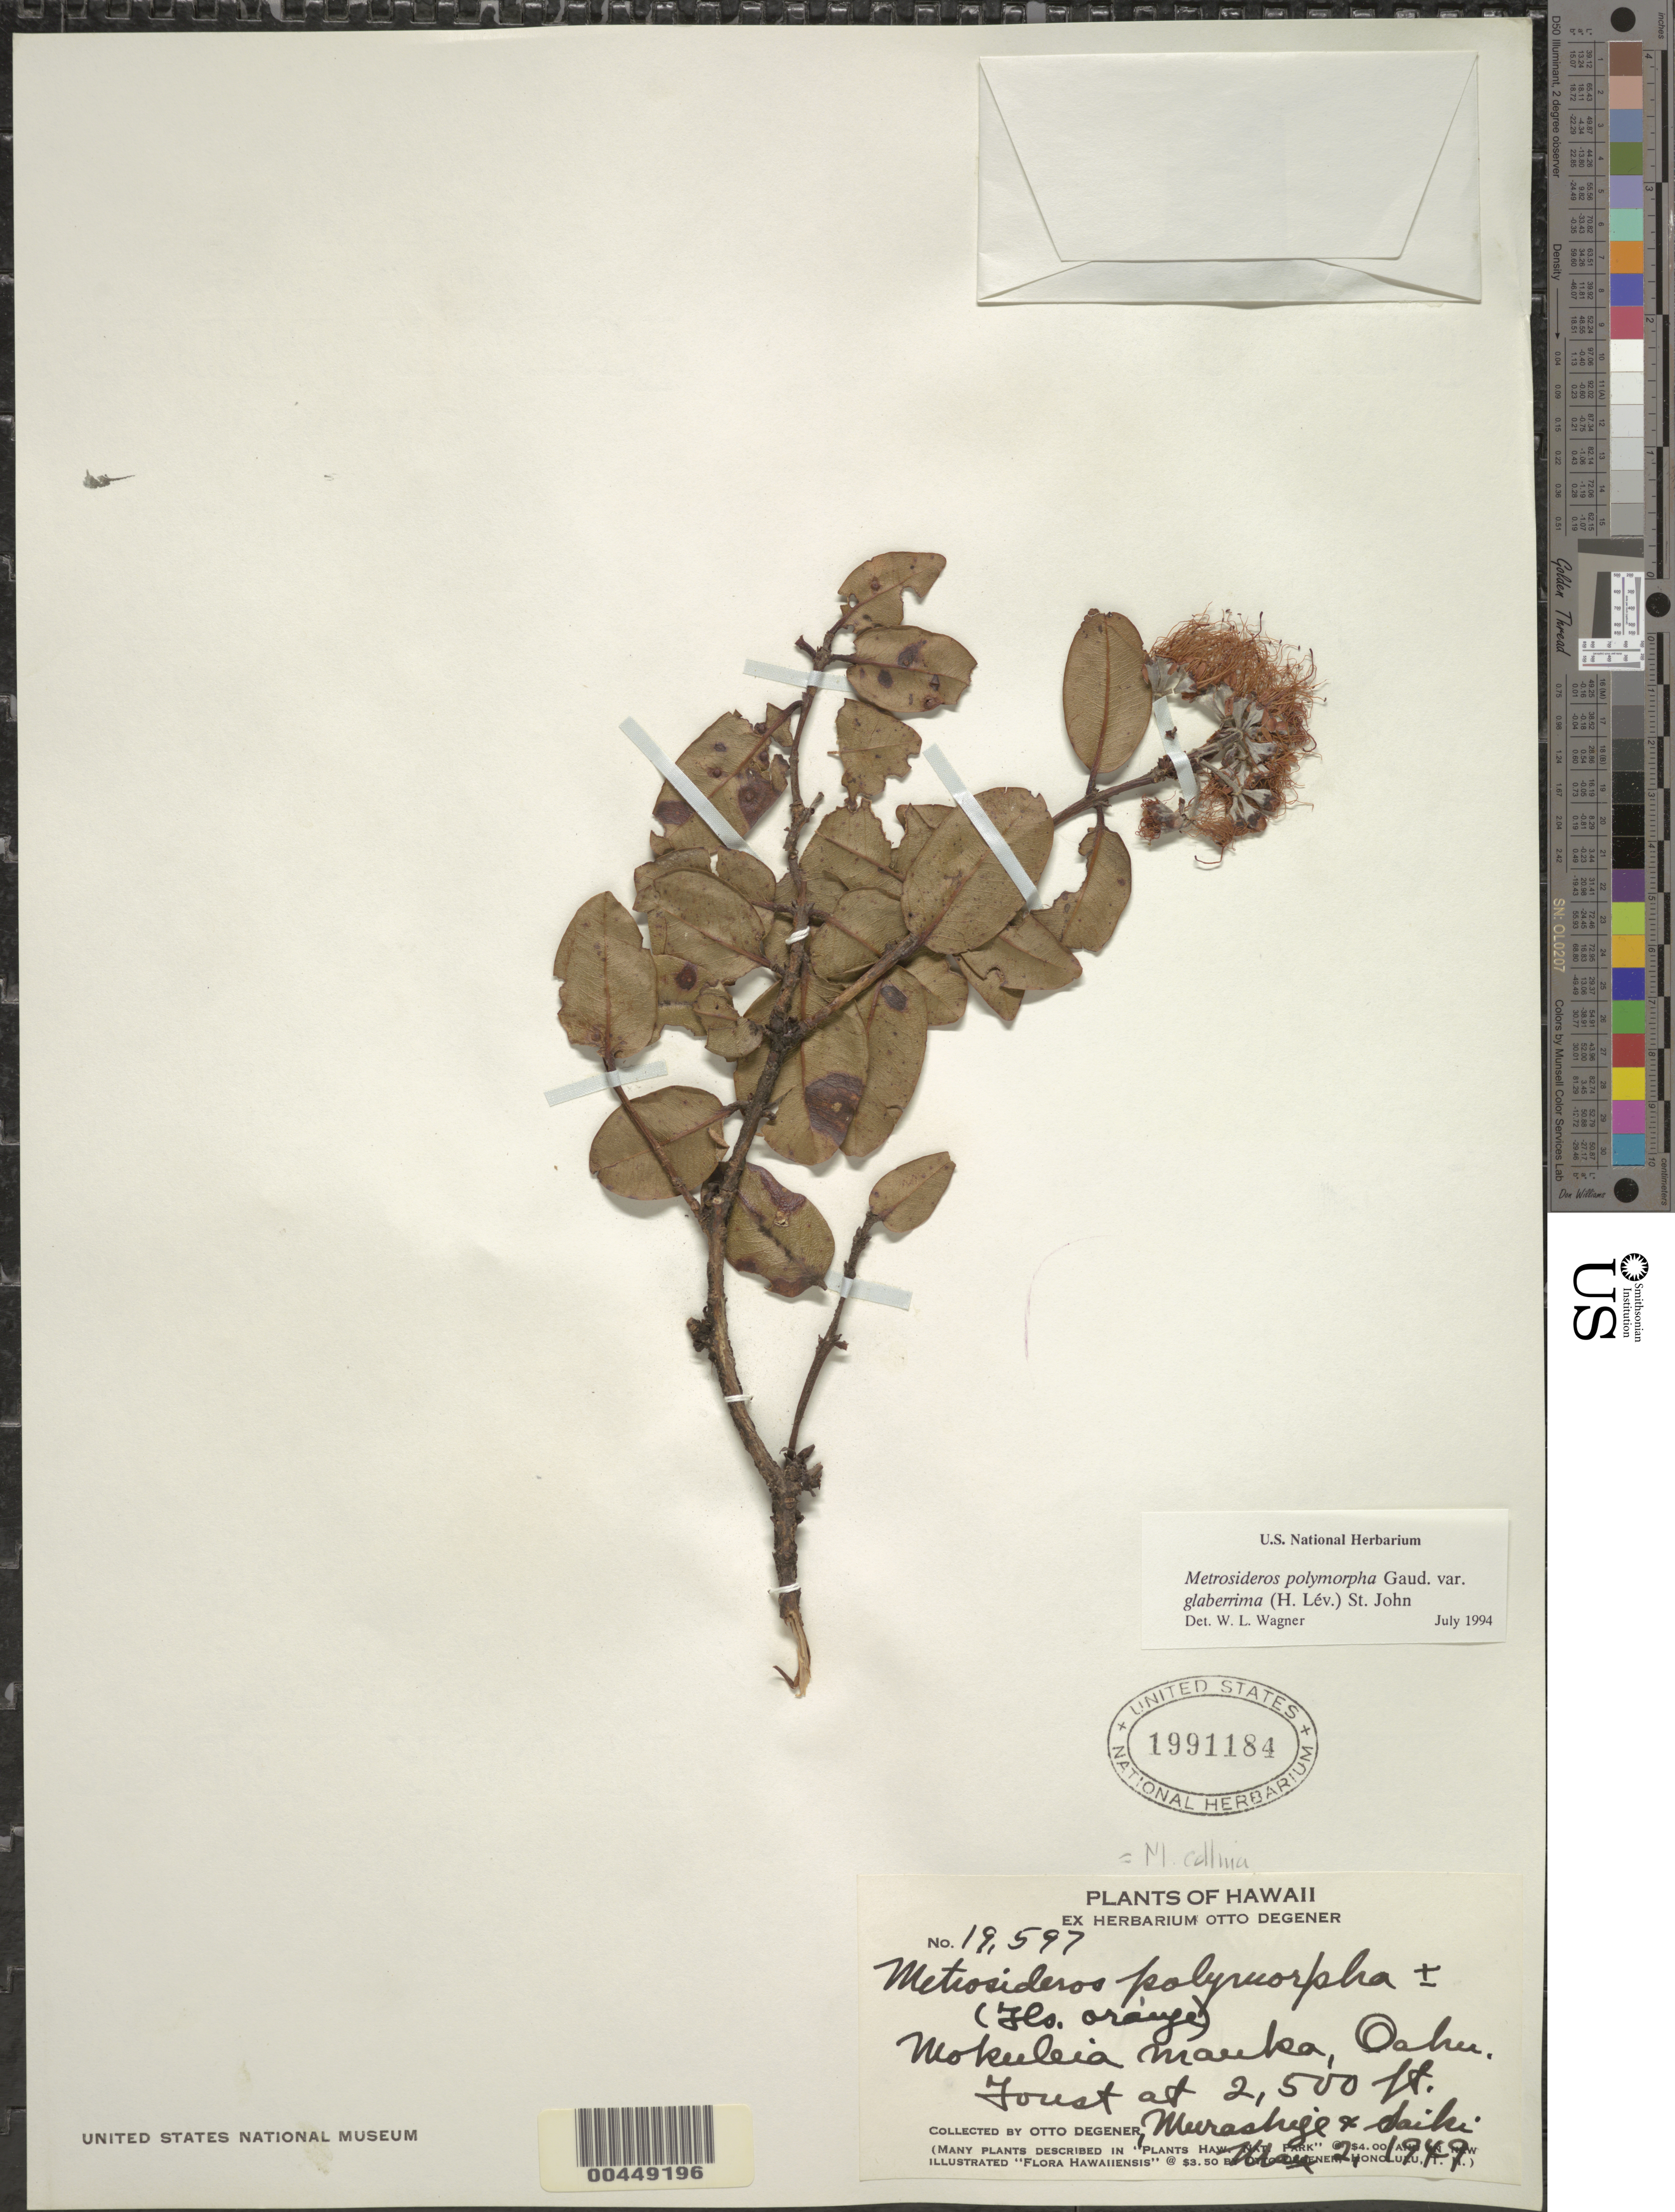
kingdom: Plantae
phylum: Tracheophyta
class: Magnoliopsida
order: Myrtales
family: Myrtaceae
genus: Metrosideros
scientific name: Metrosideros polymorpha var. glaberrima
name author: (H. Lév.) H. St. John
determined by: Wagner, W. L., (BOT), Smithsonian Institution - National Museum of Natural History (UNITED STATES)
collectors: O. Degener, T. Murashige & Saiki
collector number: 19597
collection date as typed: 2 May 1949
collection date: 1949-05-02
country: United States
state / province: Hawaii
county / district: Honolulu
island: Oahu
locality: Mokuleia mauka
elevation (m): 762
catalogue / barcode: US 1991184